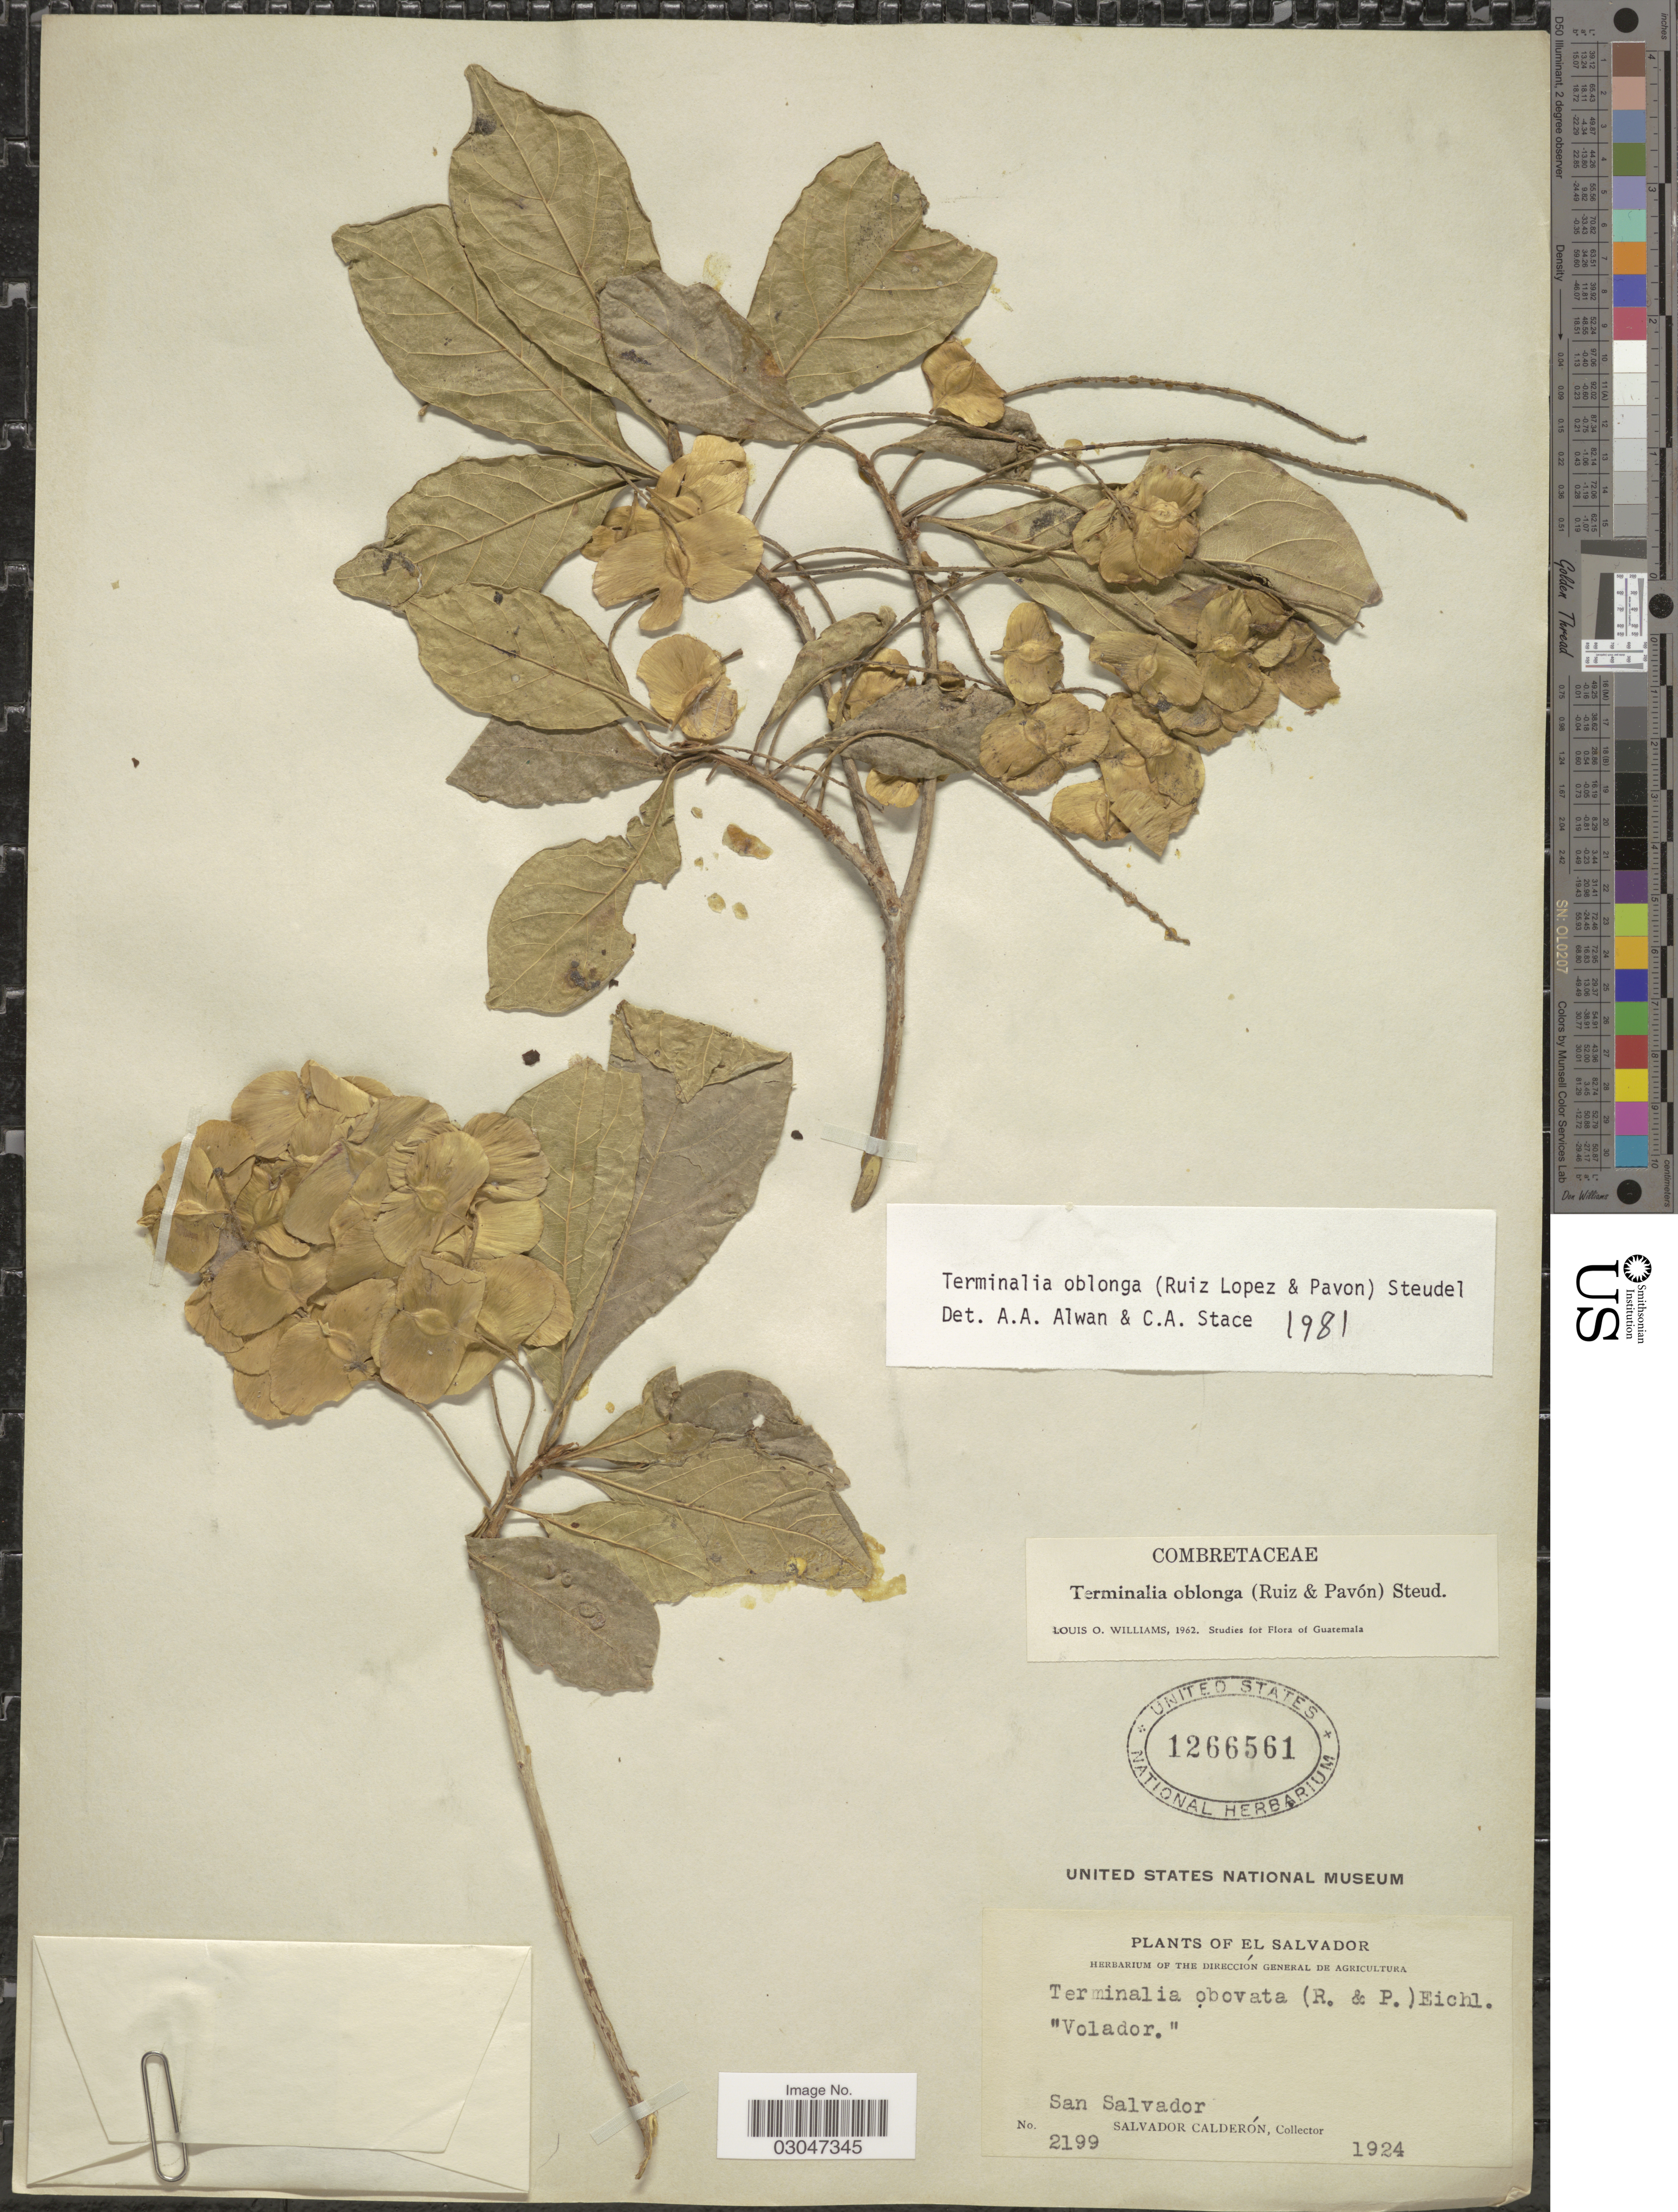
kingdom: Plantae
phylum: Tracheophyta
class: Magnoliopsida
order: Myrtales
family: Combretaceae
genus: Terminalia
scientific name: Terminalia oblonga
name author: (Ruiz & Pav.) Steud.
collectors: S. Calderón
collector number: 2199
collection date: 1924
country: El Salvador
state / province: San Salvador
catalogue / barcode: US 1266561